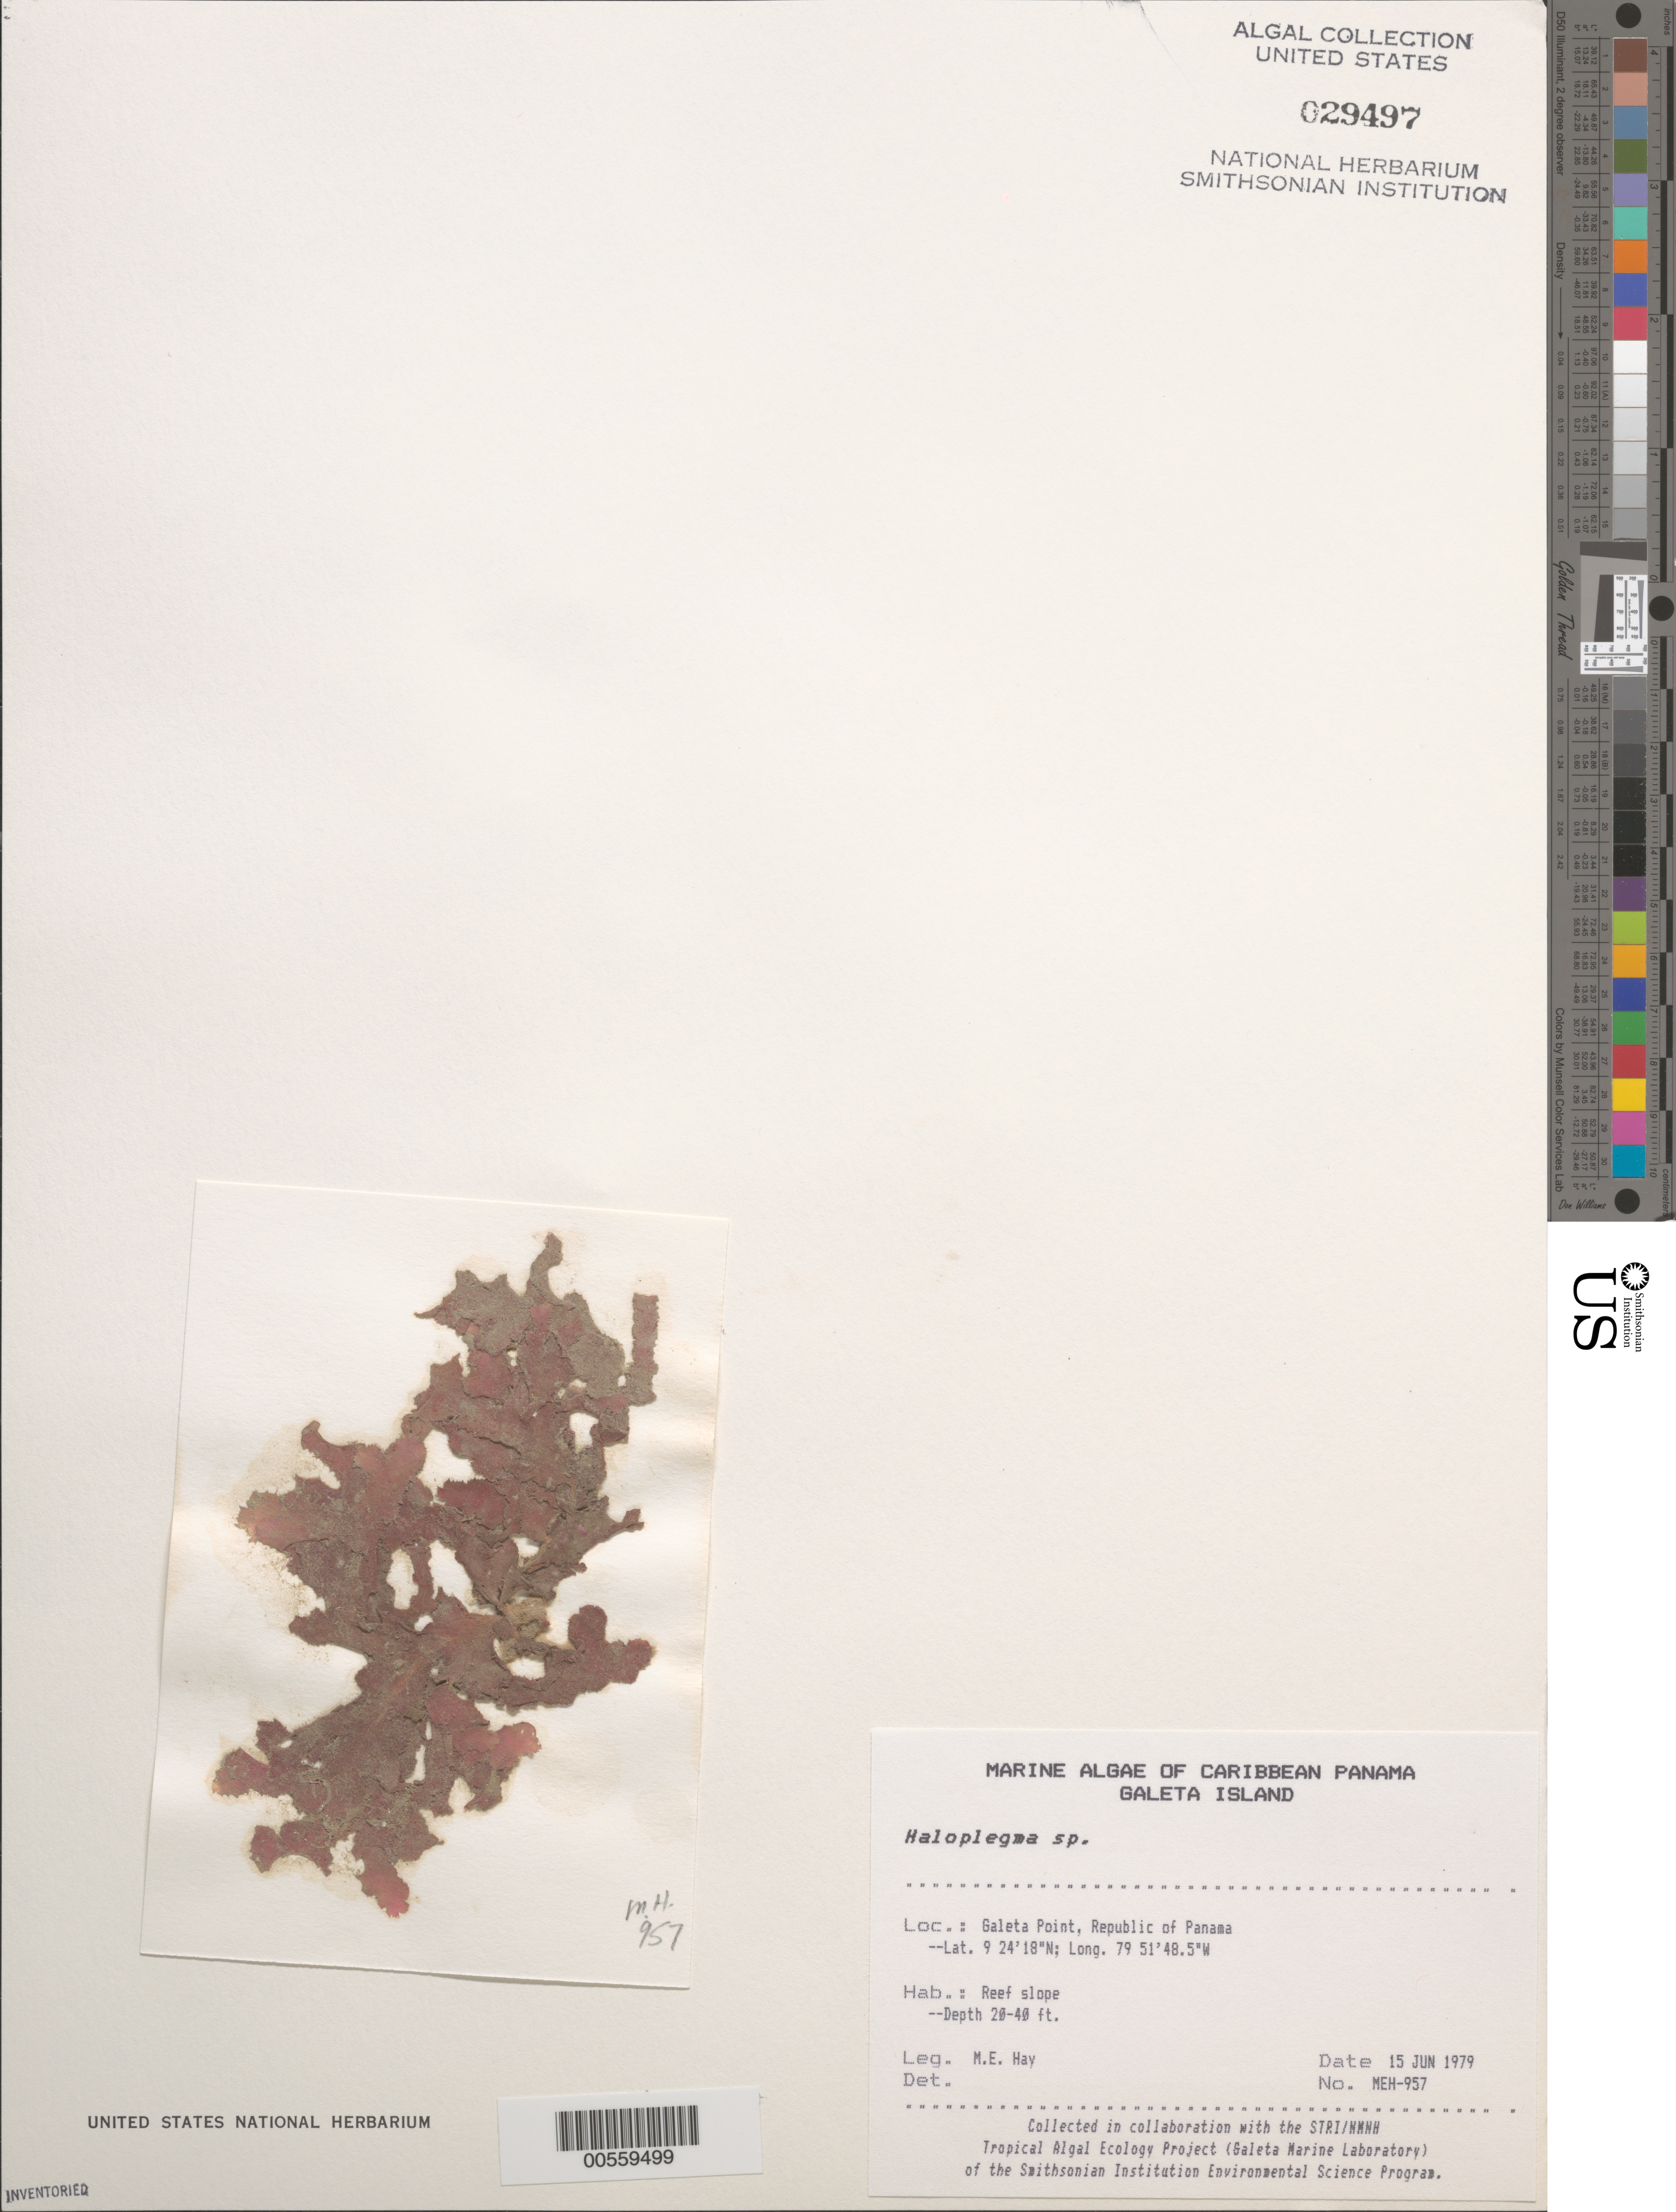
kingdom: Plantae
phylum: Rhodophyta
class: Florideophyceae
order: Ceramiales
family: Wrangeliaceae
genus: Haloplegma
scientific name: Haloplegma sp.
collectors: M. E. Hay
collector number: MEH-957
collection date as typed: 15 Jun 1979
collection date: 1979-06-15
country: Panama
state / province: Colón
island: Galeta Island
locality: Galeta Point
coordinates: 9 24' 18" N, 79 51' 48.5" W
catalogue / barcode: US 29497